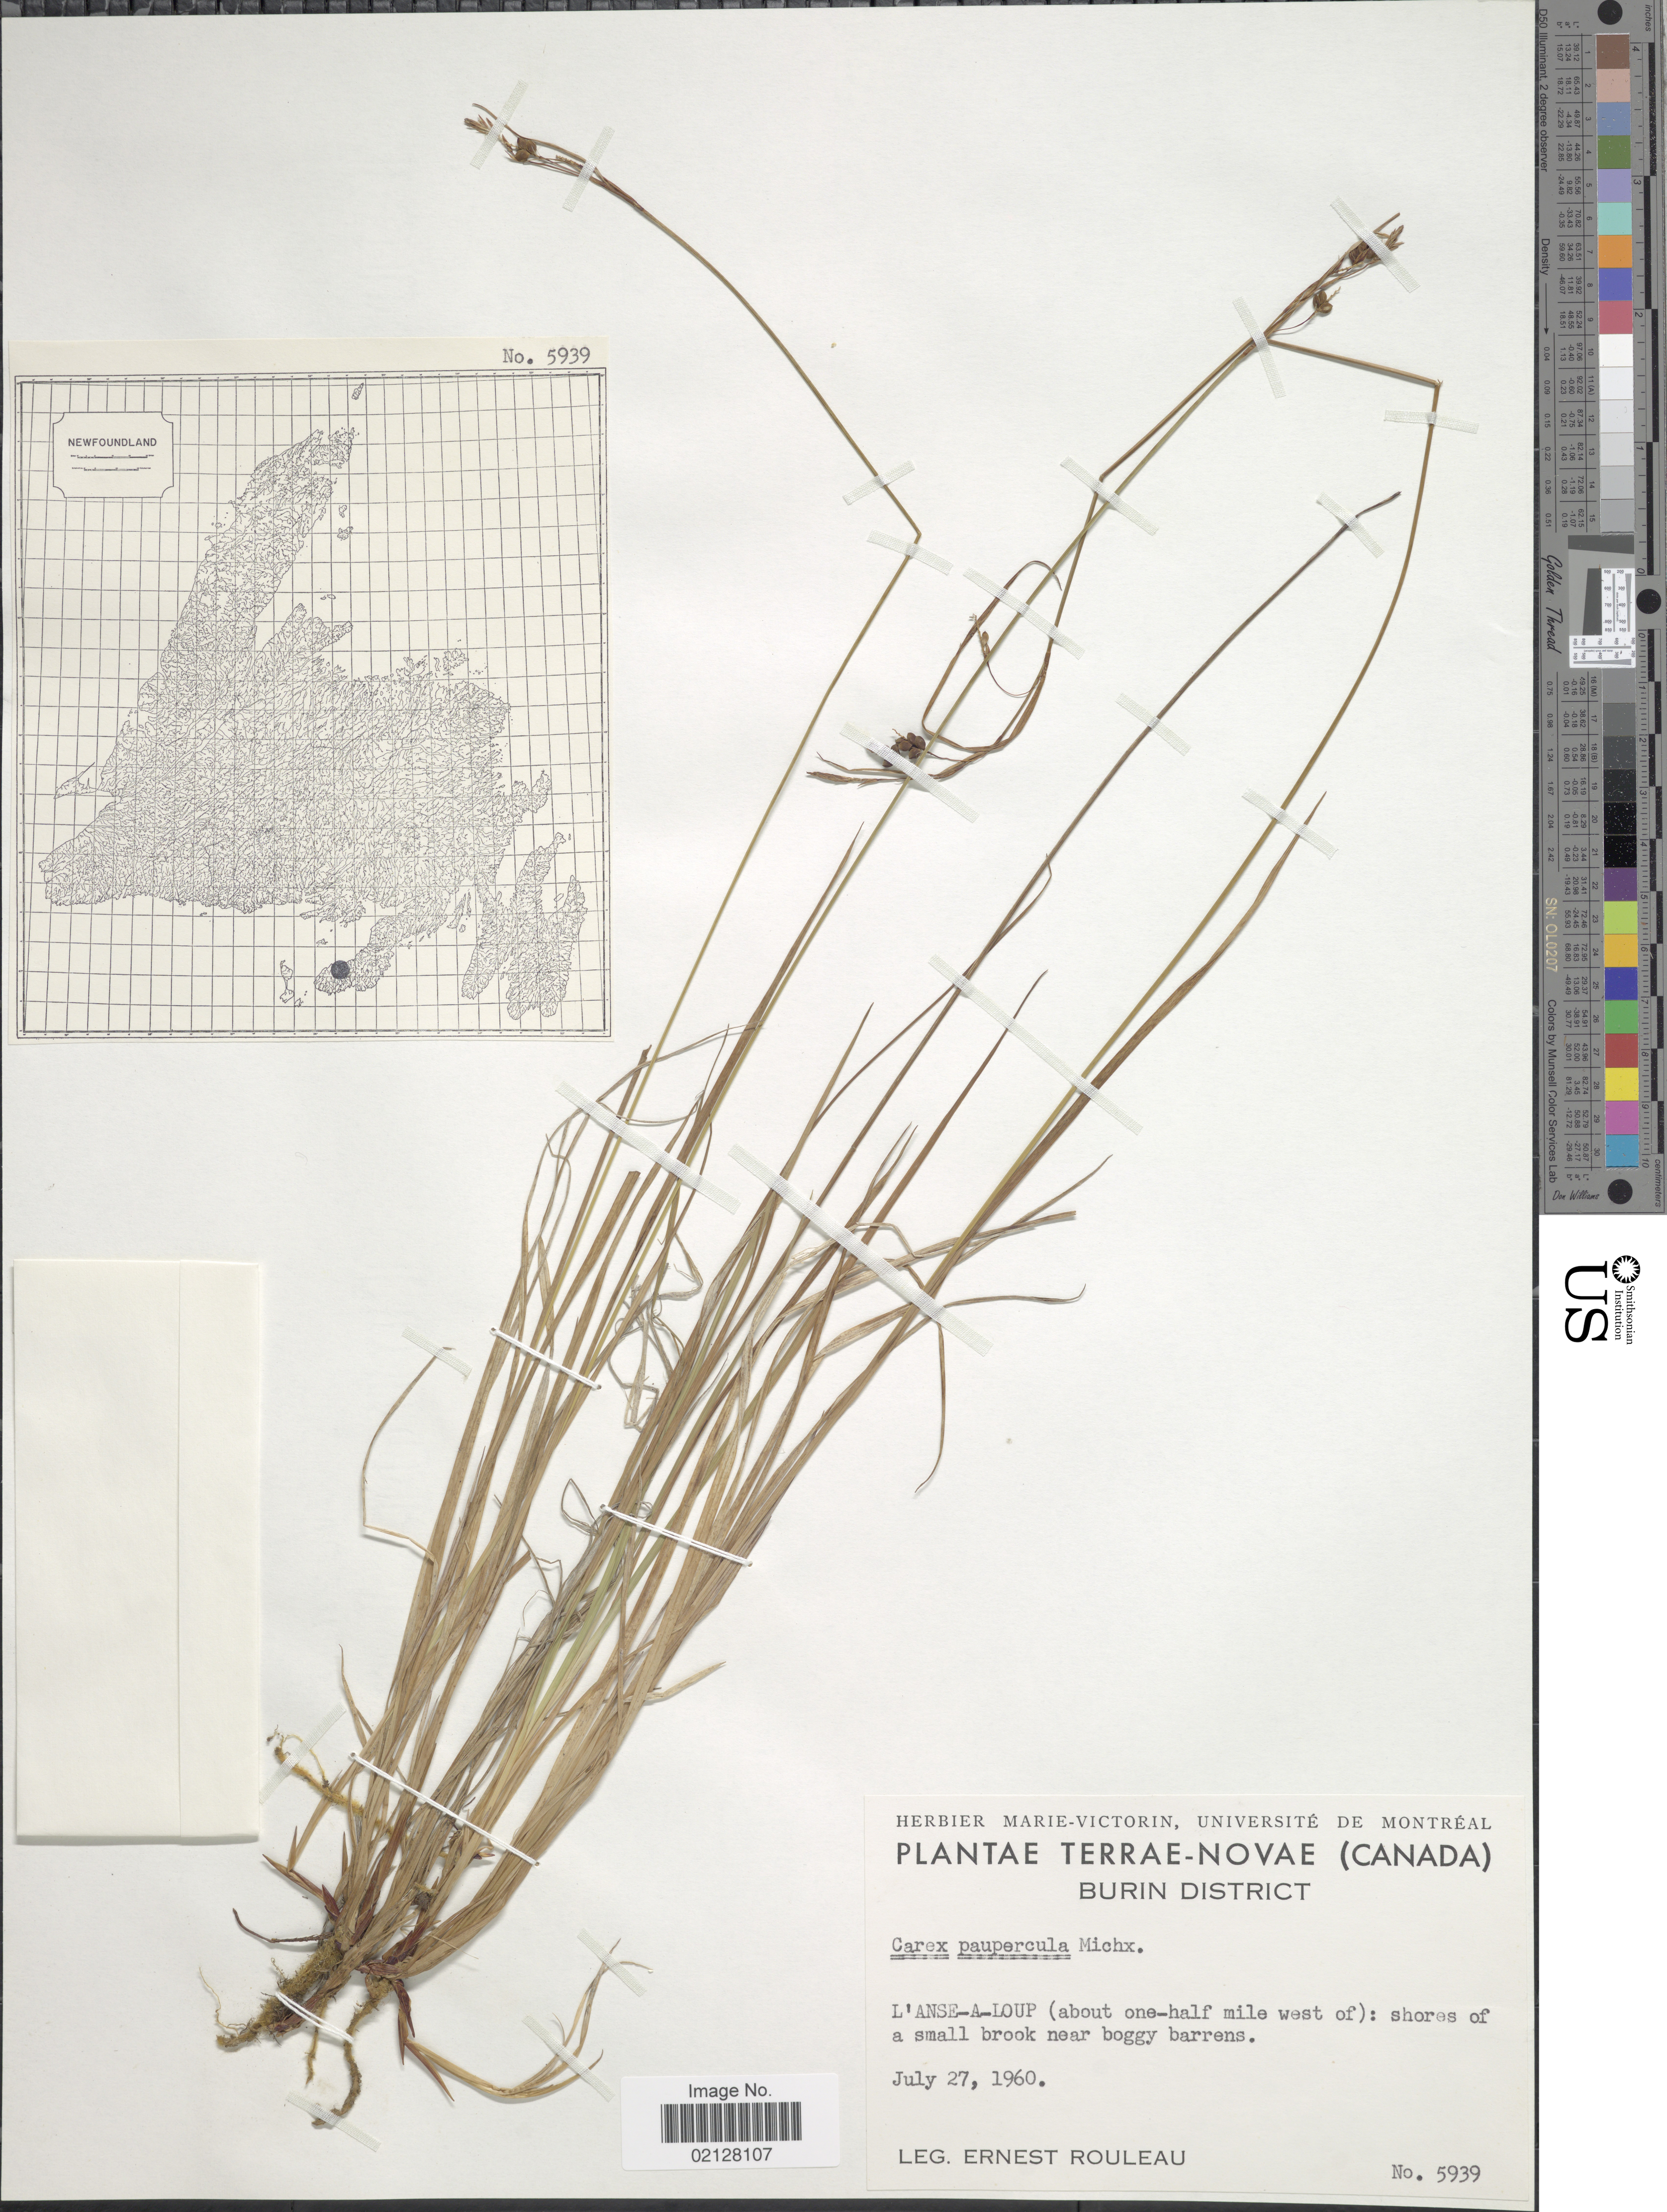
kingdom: Plantae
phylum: Tracheophyta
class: Liliopsida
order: Poales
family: Cyperaceae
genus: Carex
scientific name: Carex magellanica subsp. irrigua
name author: (Wahlenb.) Hiitonen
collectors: J. Rouleau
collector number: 5939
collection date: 1960-07-27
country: Canada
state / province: Newfoundland and Labrador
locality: Terrae- Novae. Burin District. L' Anse-A- Loup ( about one- half mile west of): shores of a small brook near boggy barrens